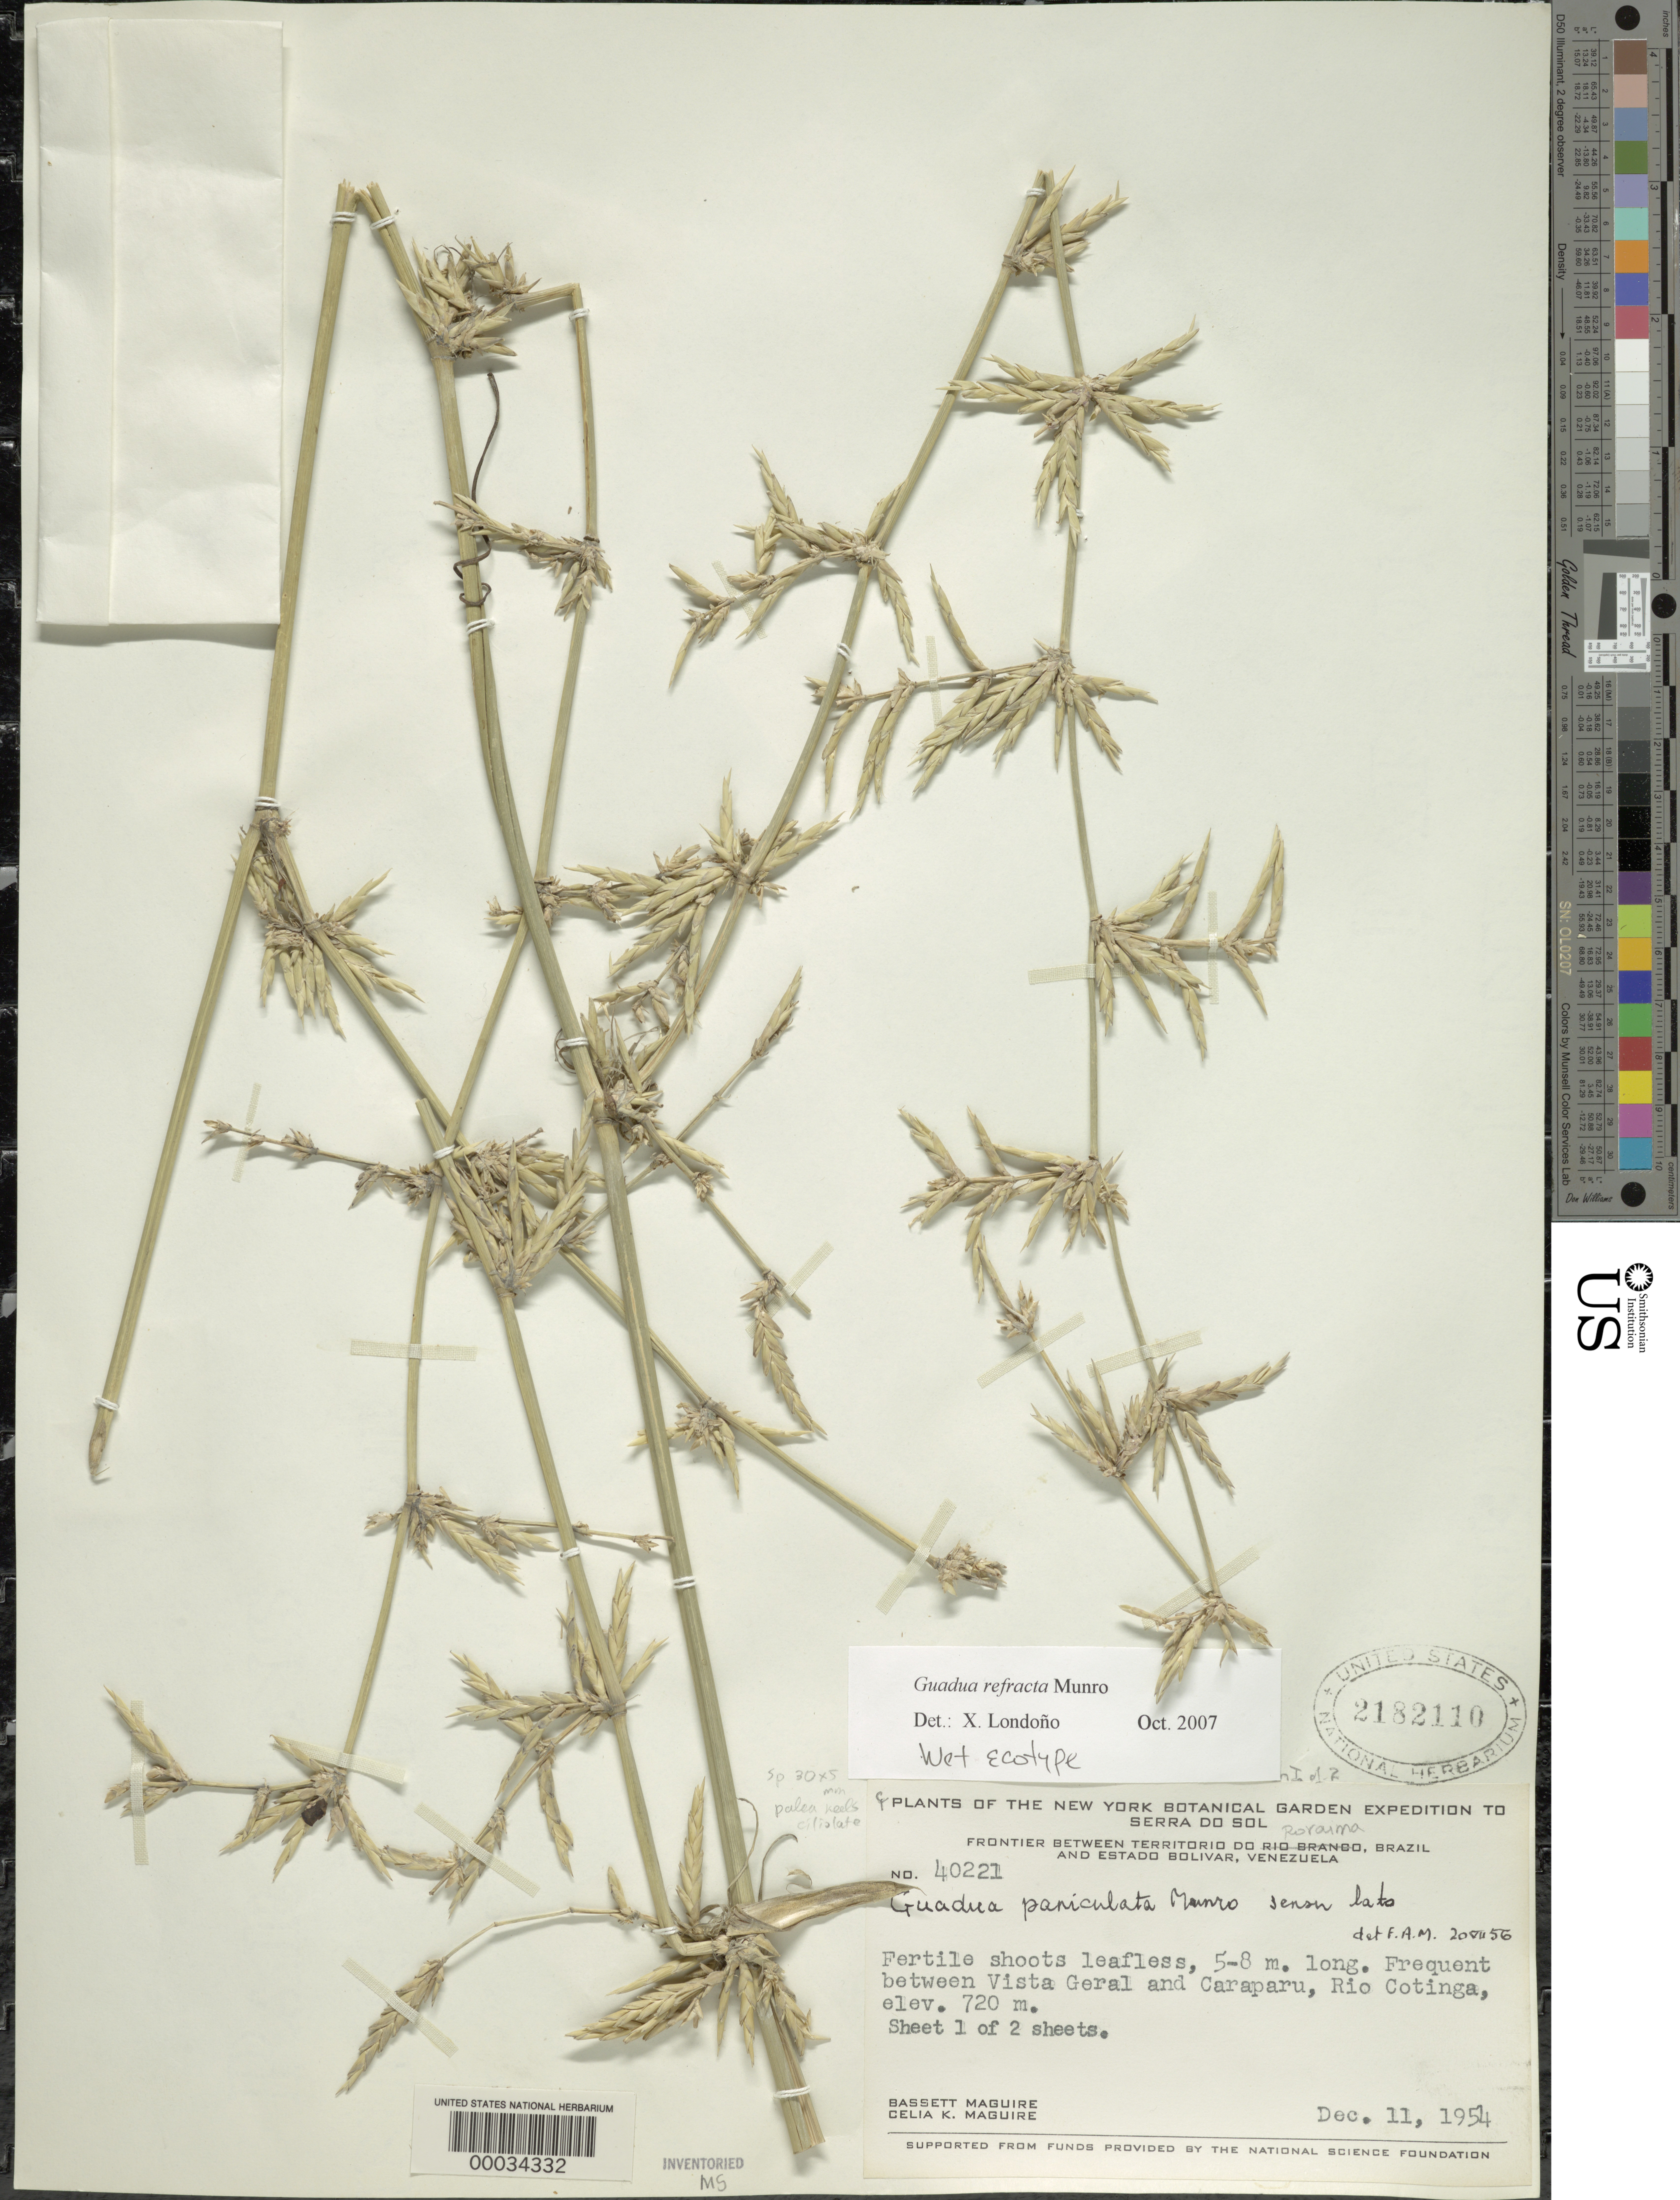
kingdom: Plantae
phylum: Tracheophyta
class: Liliopsida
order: Poales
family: Poaceae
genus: Guadua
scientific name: Guadua venezuelae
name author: Munro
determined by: McMurchie, Elizabeth, (UNITED STATES)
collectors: B. Maguire & C. K. Maguire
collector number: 40221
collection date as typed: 11 Dec 1954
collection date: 1954-12-11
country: Venezuela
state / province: Bolivar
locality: Estado, rio cotinga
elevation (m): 720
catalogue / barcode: US 2182110